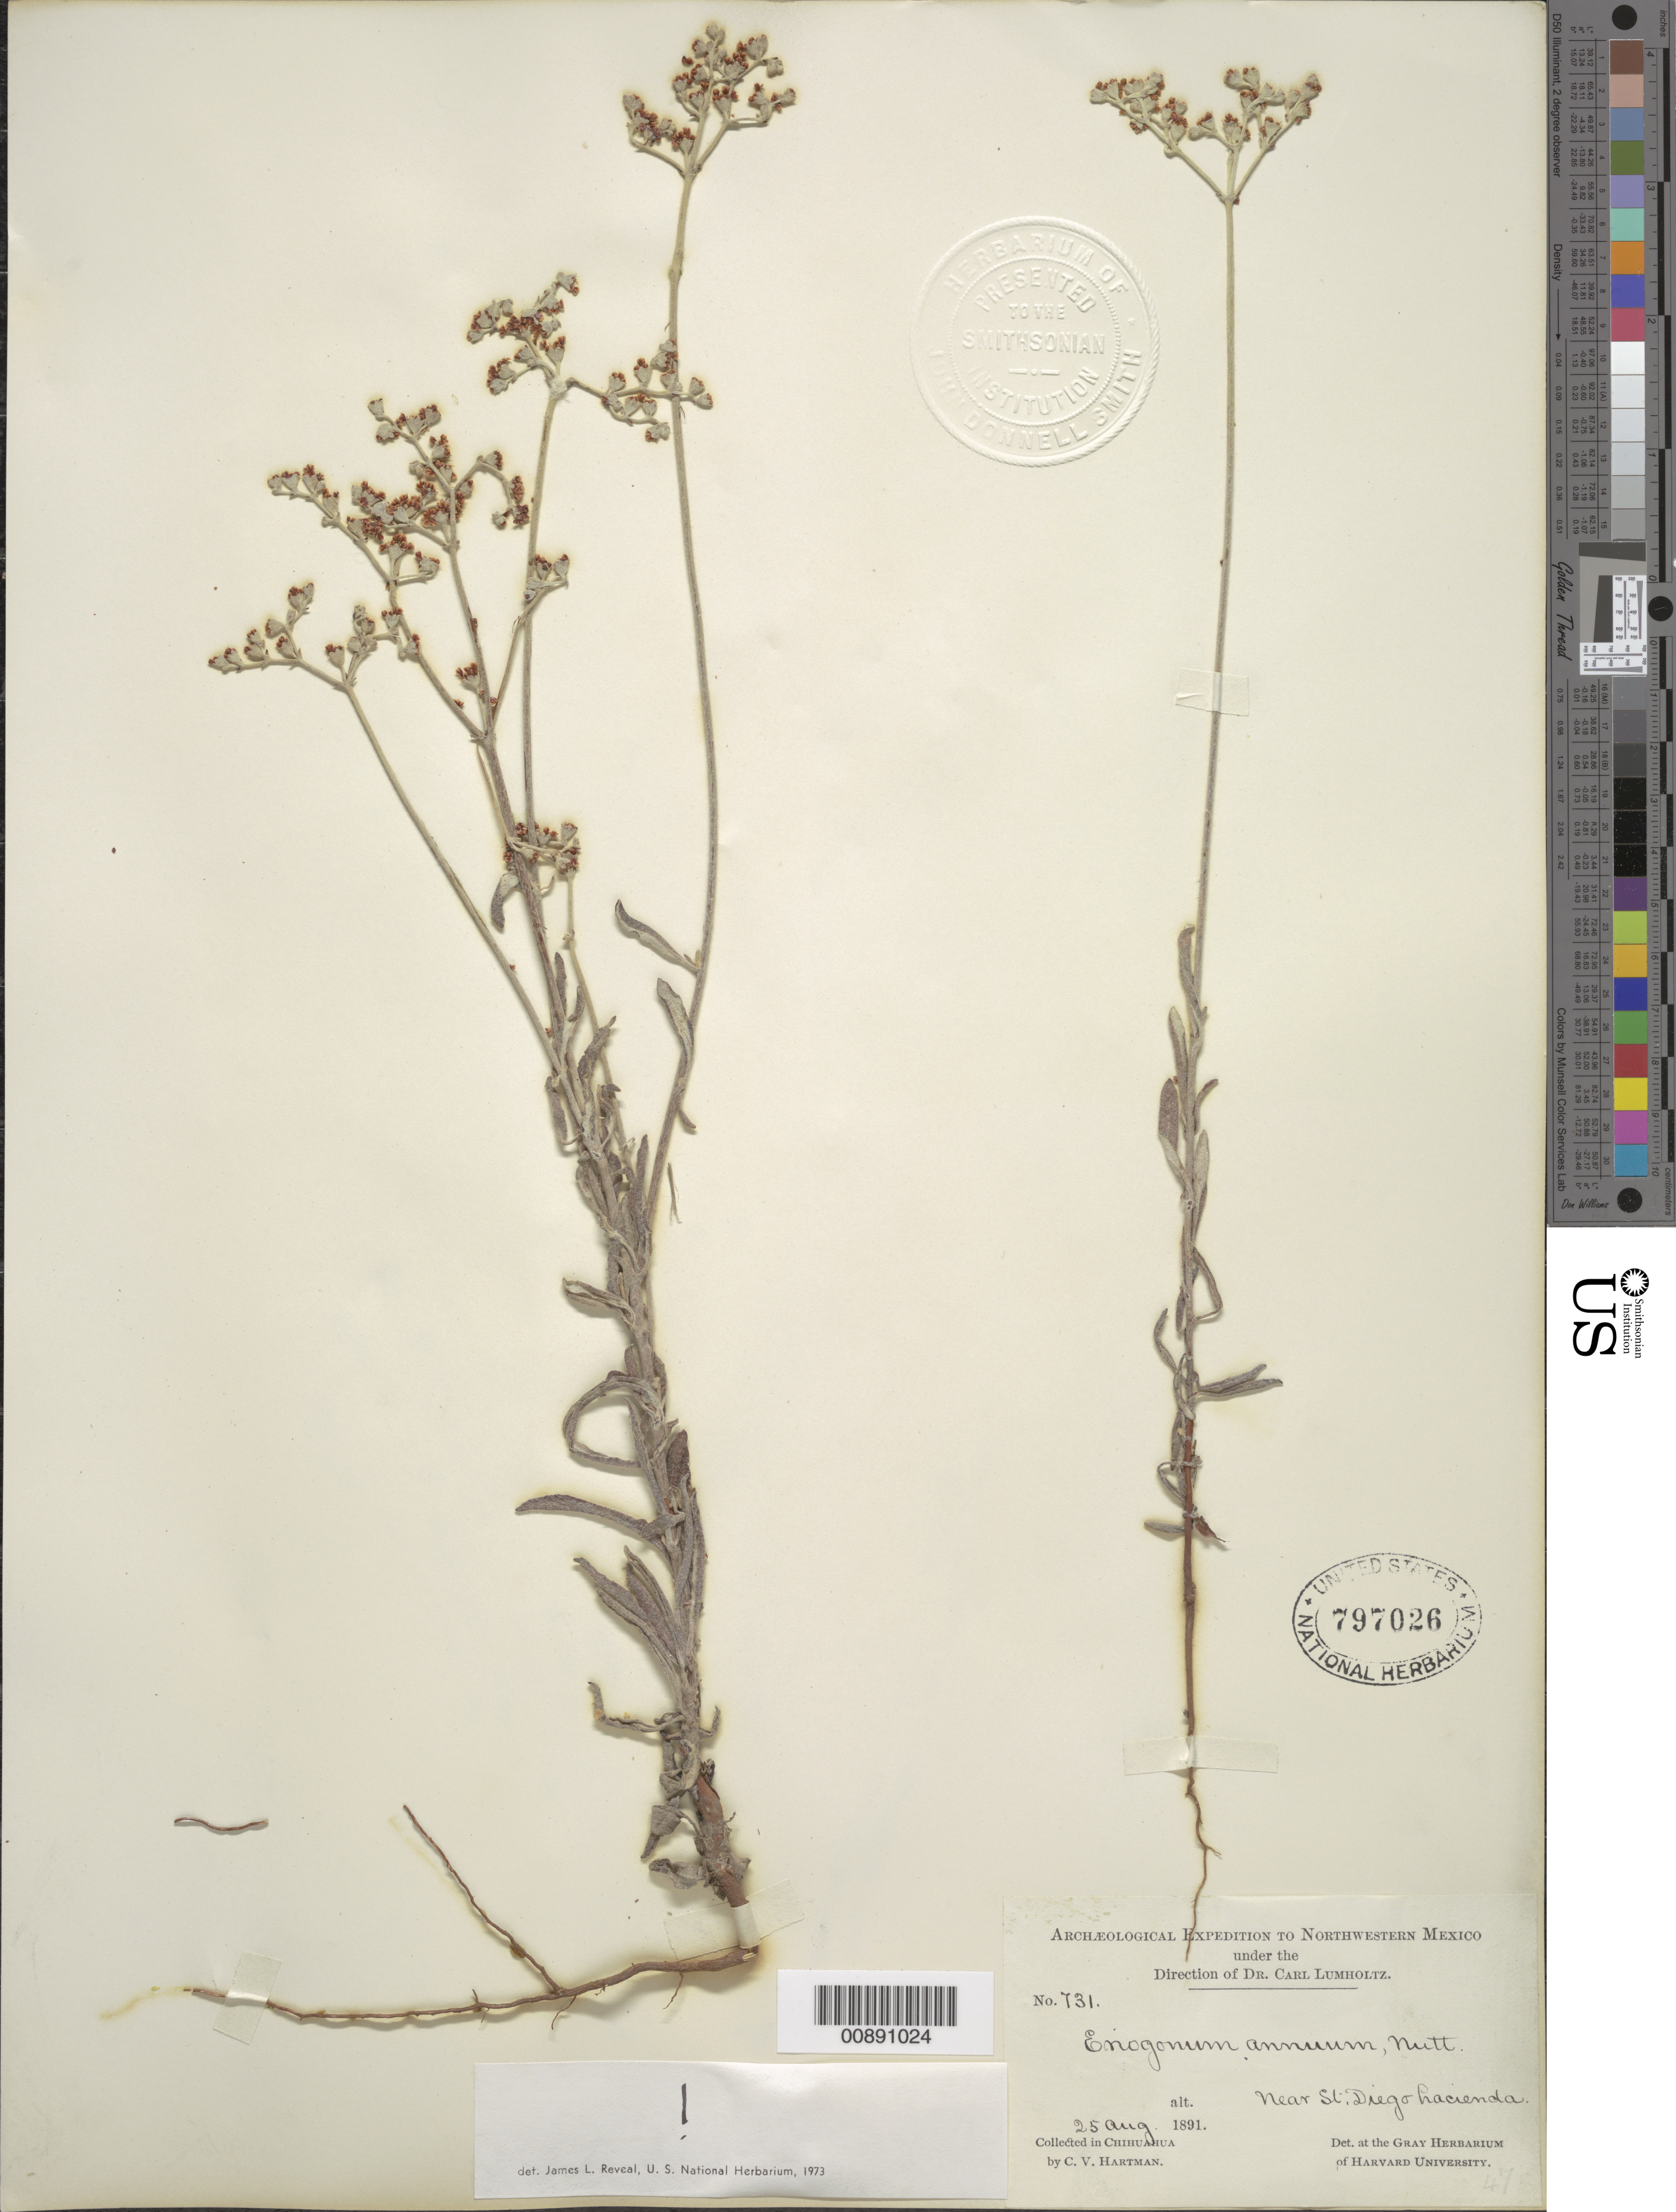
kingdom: Plantae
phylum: Tracheophyta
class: Magnoliopsida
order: Caryophyllales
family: Polygonaceae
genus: Eriogonum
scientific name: Eriogonum annuum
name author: Nutt.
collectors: C. V. Hartman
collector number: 731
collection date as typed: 25 Aug 1891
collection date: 1891-08-25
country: Mexico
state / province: Chihuahua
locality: Near St. Diego hacienda, Chihuahua.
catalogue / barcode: US 797026